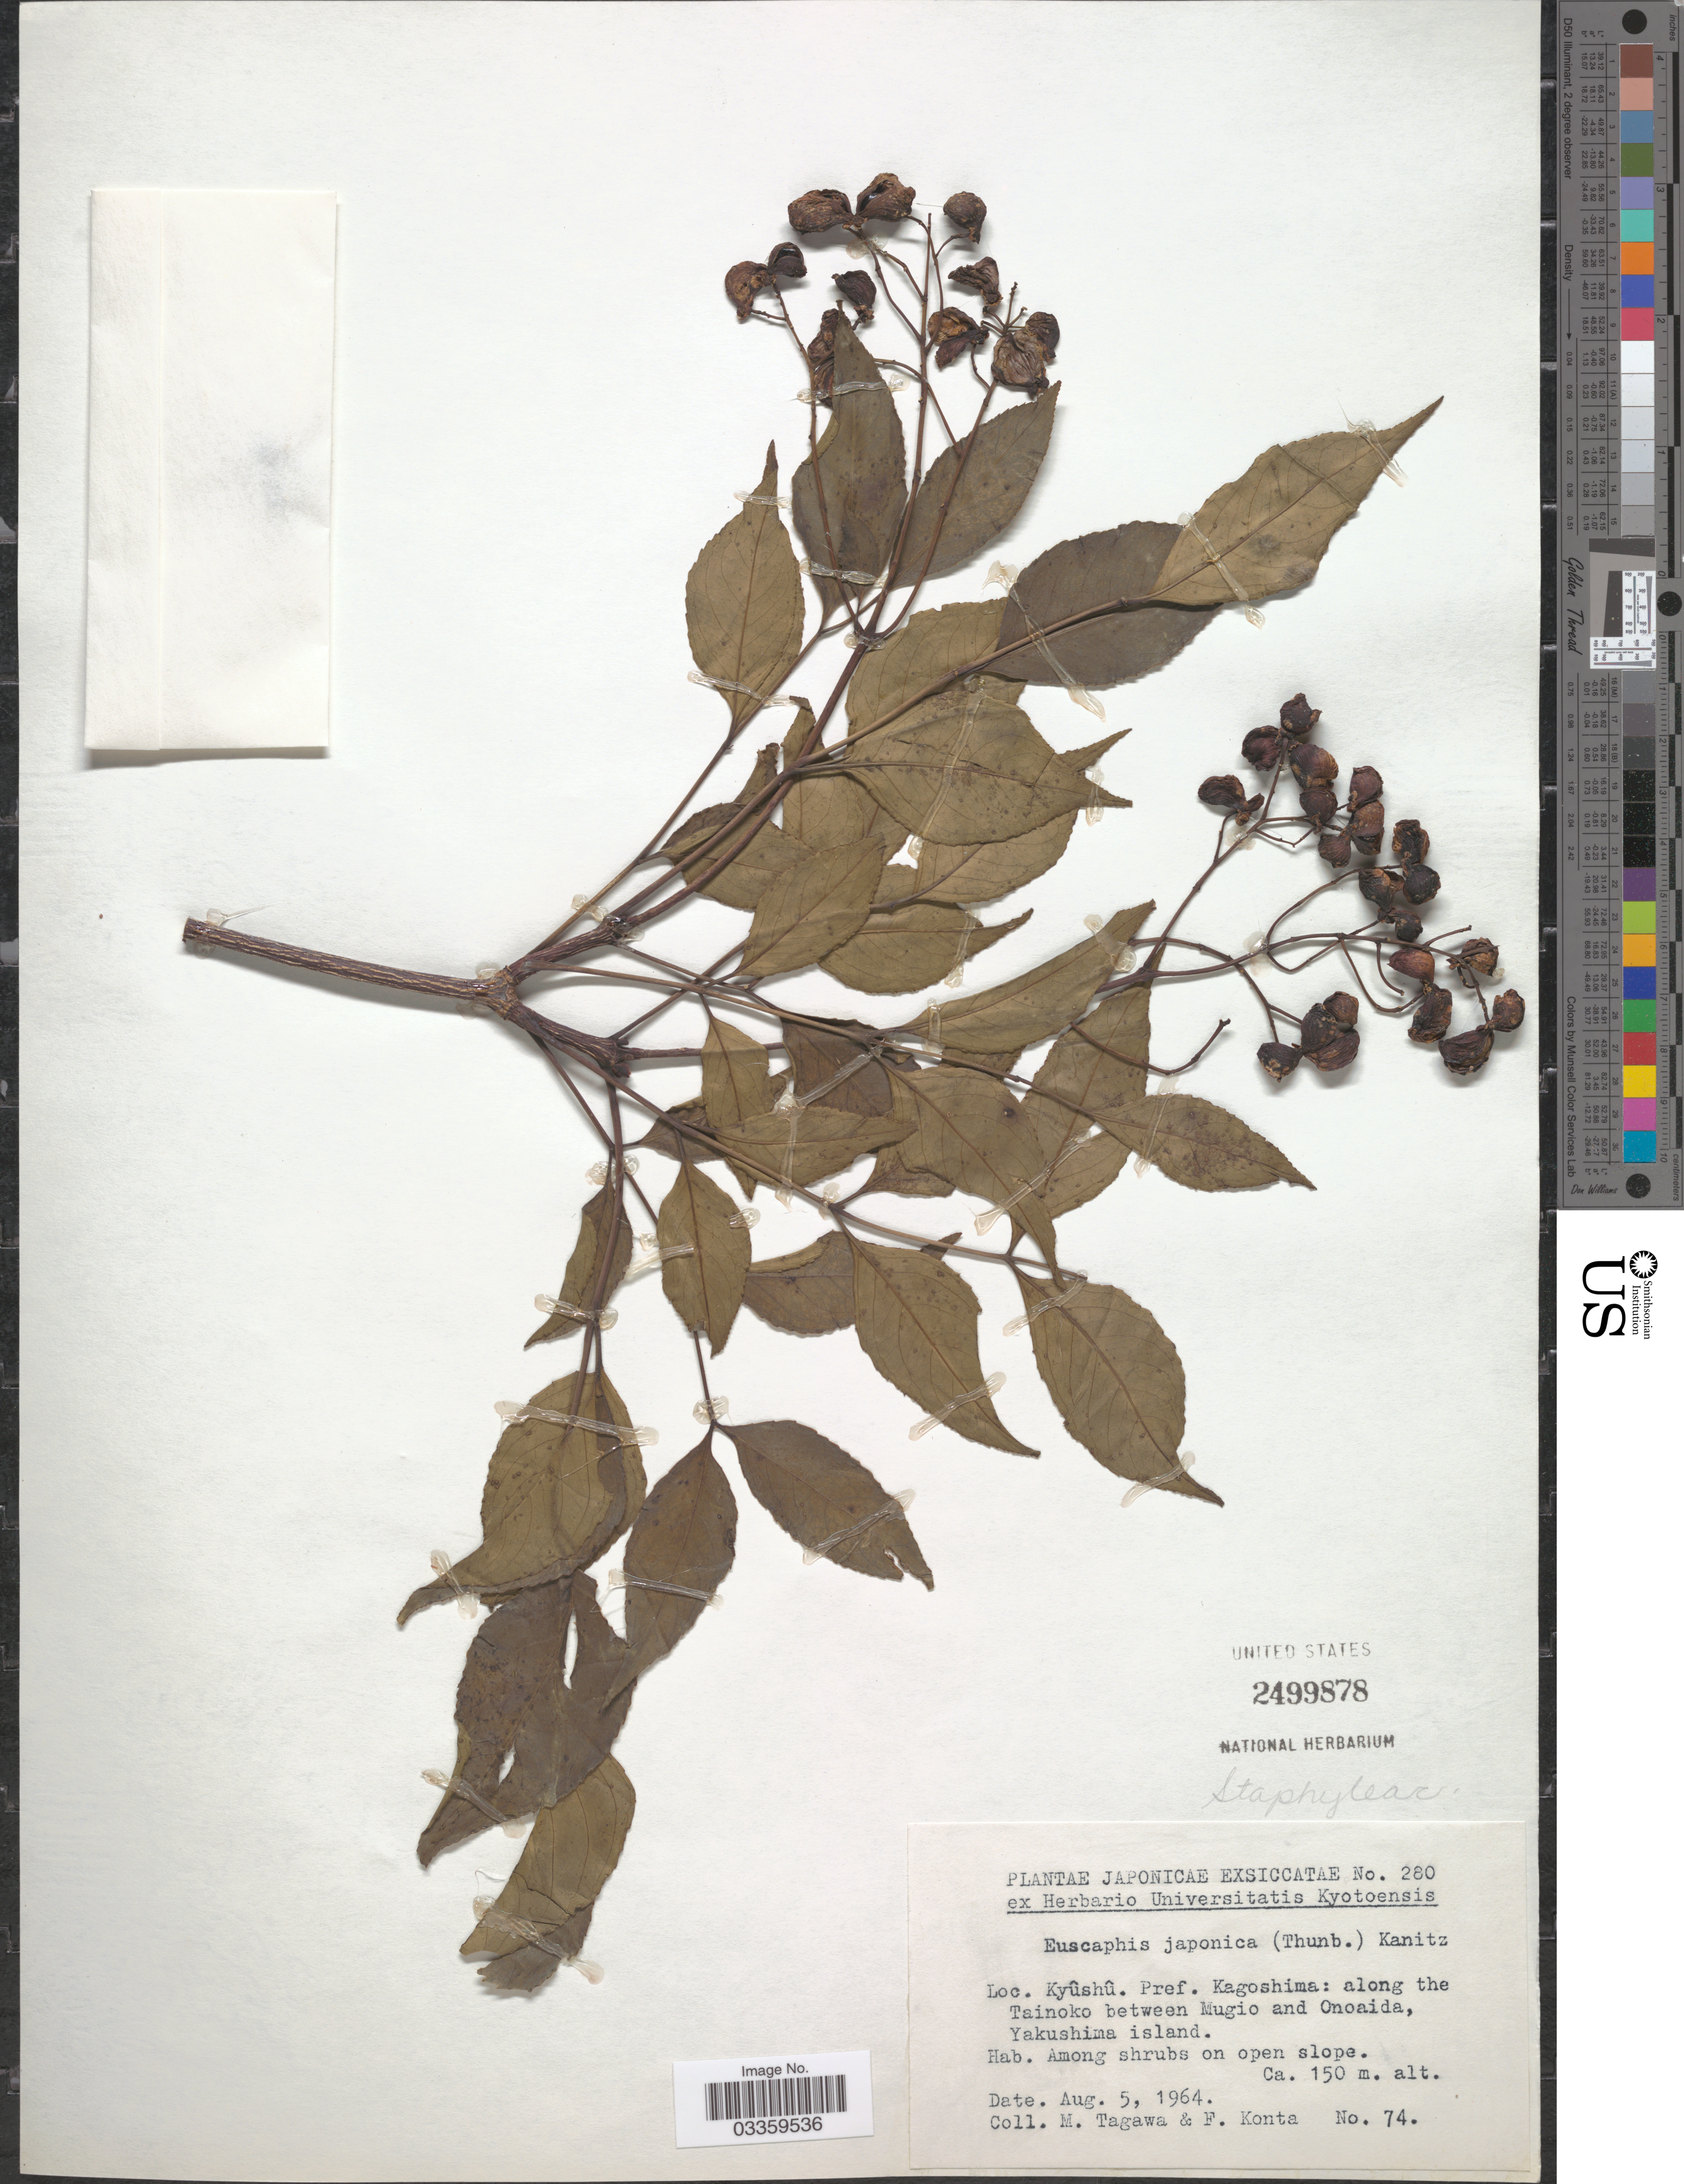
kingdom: Plantae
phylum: Tracheophyta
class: Magnoliopsida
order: Crossosomatales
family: Staphyleaceae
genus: Euscaphis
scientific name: Euscaphis japonica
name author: (Thunb.) Kanitz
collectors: M. Tagawa & F. Konta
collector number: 74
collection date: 1964-08-05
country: Japan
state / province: Kagosima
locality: Kyûshû. Pref. Kagoshima: along Tainoko between Mugio and Onoaida, Yakushima island.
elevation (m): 150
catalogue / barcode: US 2499878